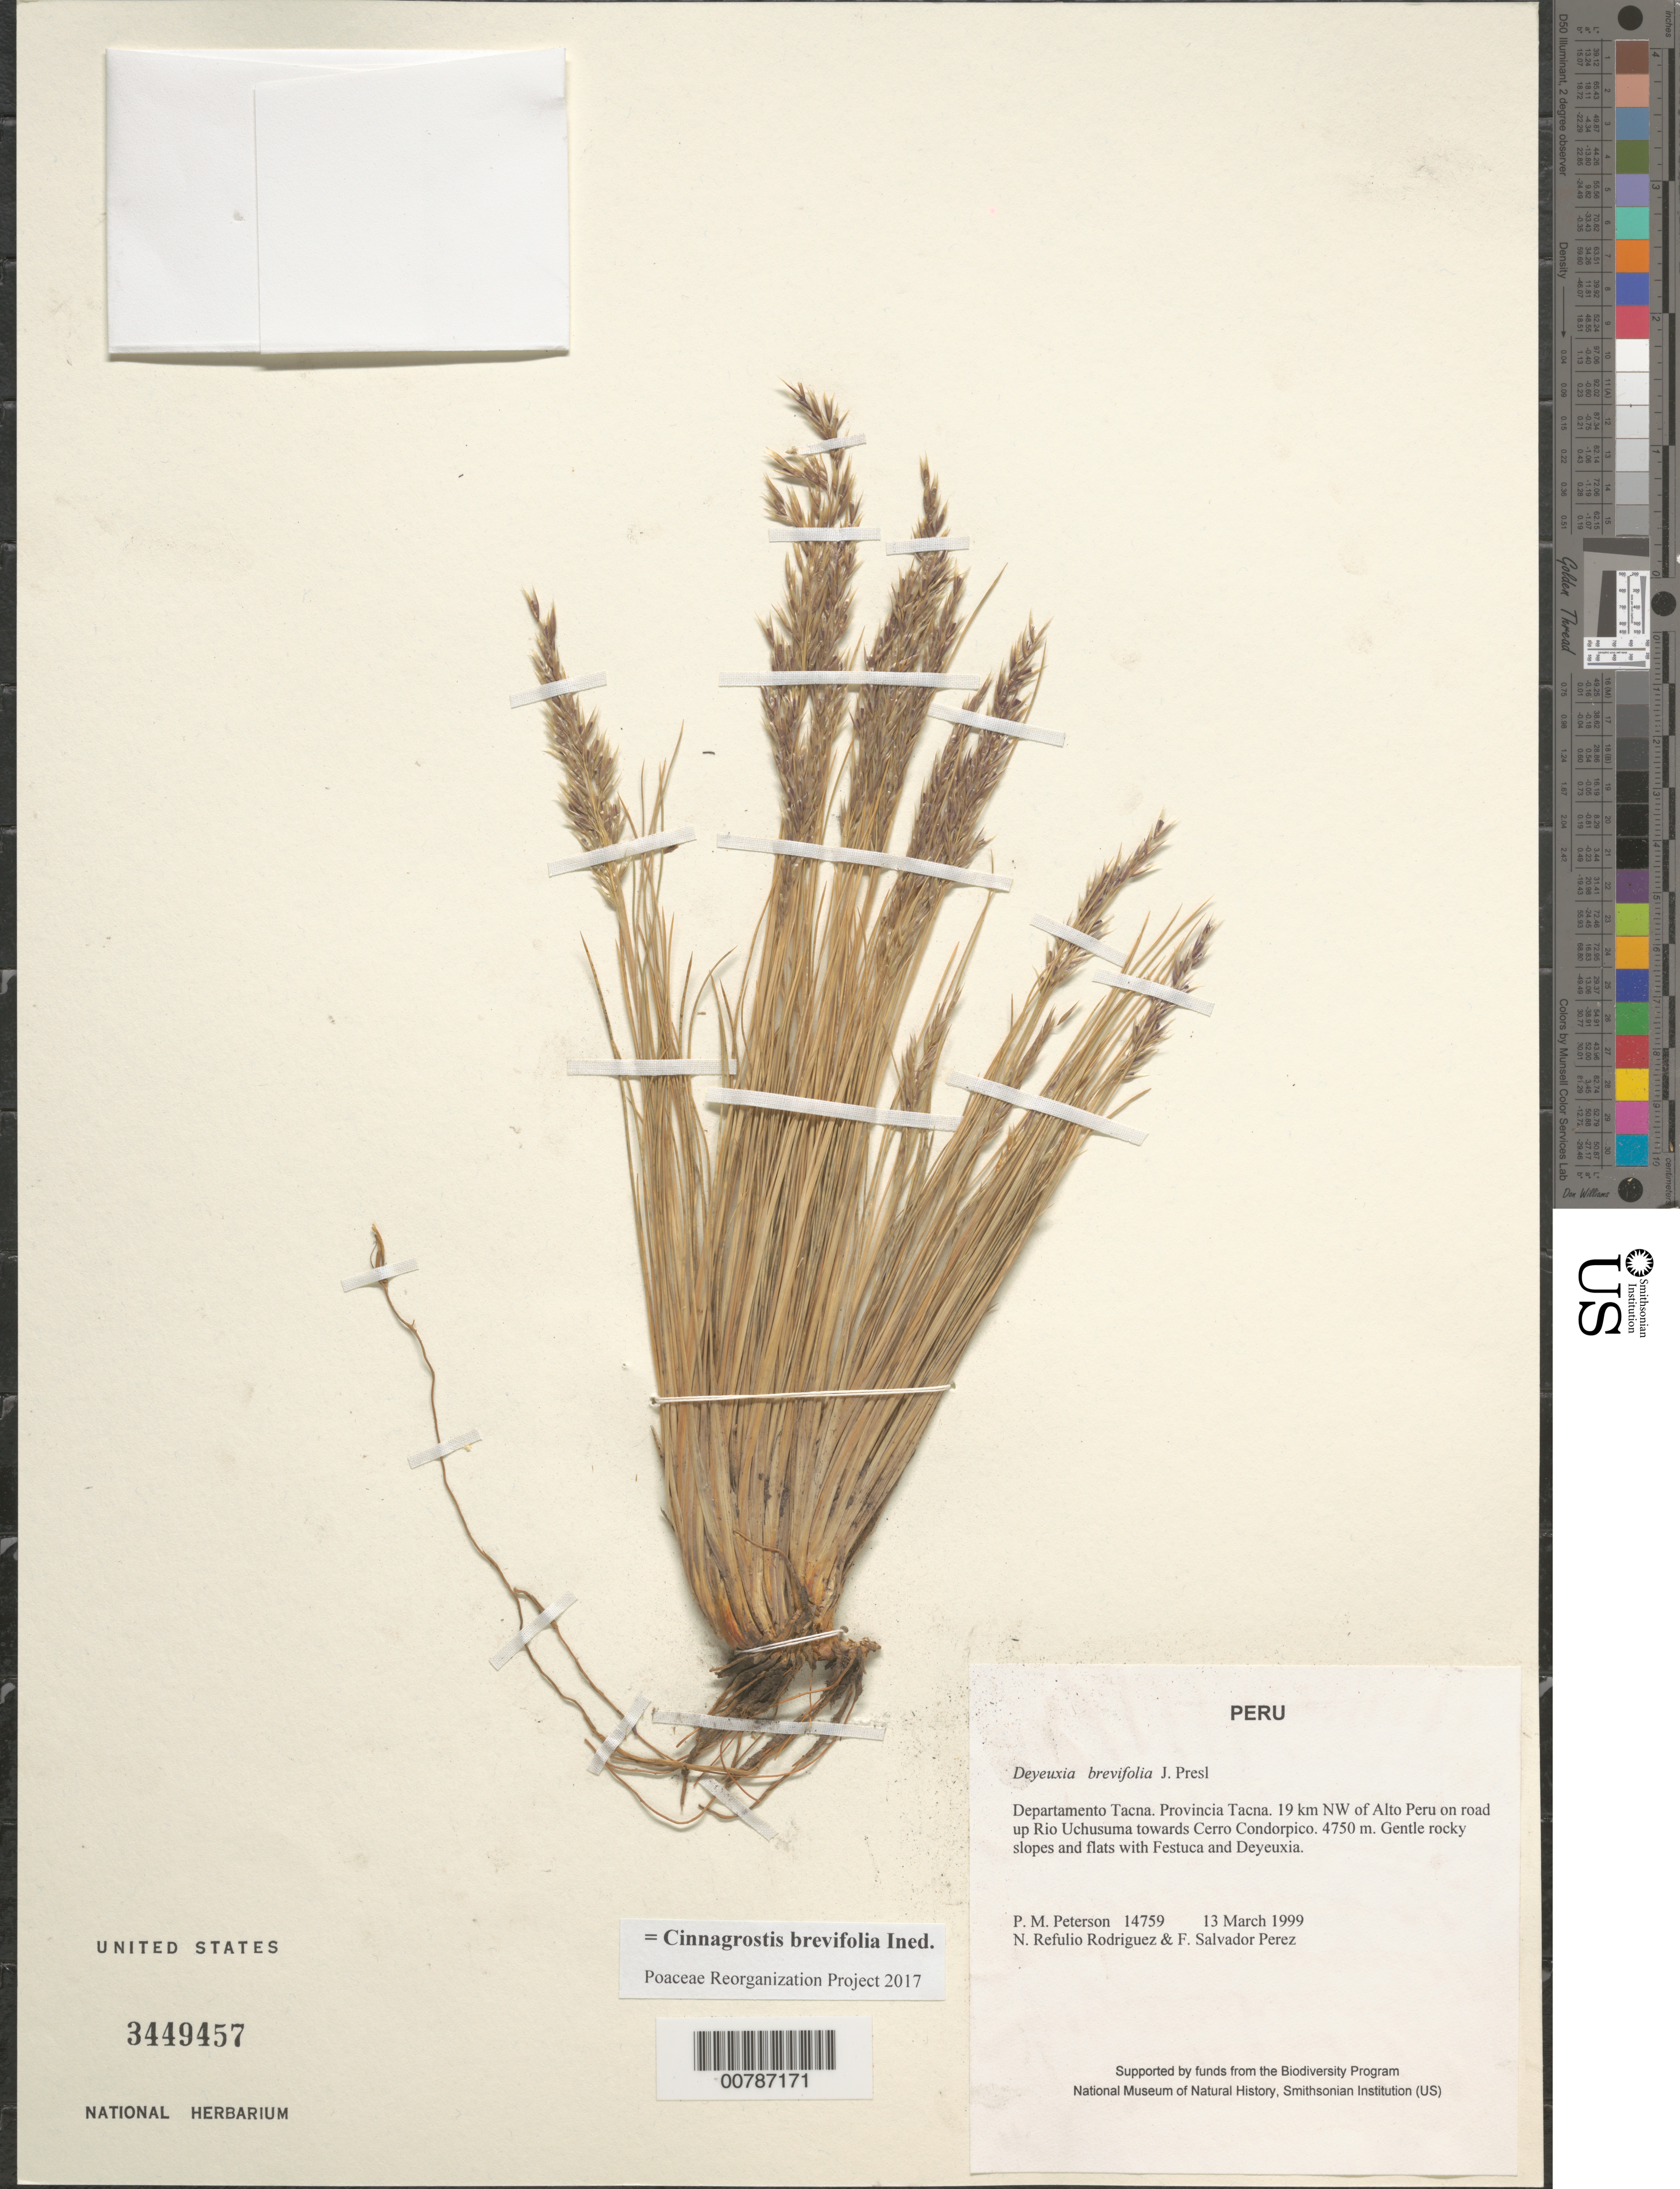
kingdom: Plantae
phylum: Tracheophyta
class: Liliopsida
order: Poales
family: Poaceae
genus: Cinnagrostis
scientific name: Cinnagrostis brevifolia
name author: (J. Presl) P.M. Peterson et al.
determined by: Poaceae Reorganization Project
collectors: P. M. Peterson, N. Refulio-Rodríguez & F. Salvador Perez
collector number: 14759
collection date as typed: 13 Mar 1999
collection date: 1999-03-13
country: Peru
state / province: Tacna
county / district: Tacna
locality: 19 km NW of Alto Peru on road up Rio Uchusuma towards Cerro Condorpico.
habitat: Gentle rocky slopes and flats with Festuca and Deyeuxia.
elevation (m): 4750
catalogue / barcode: US 3449457